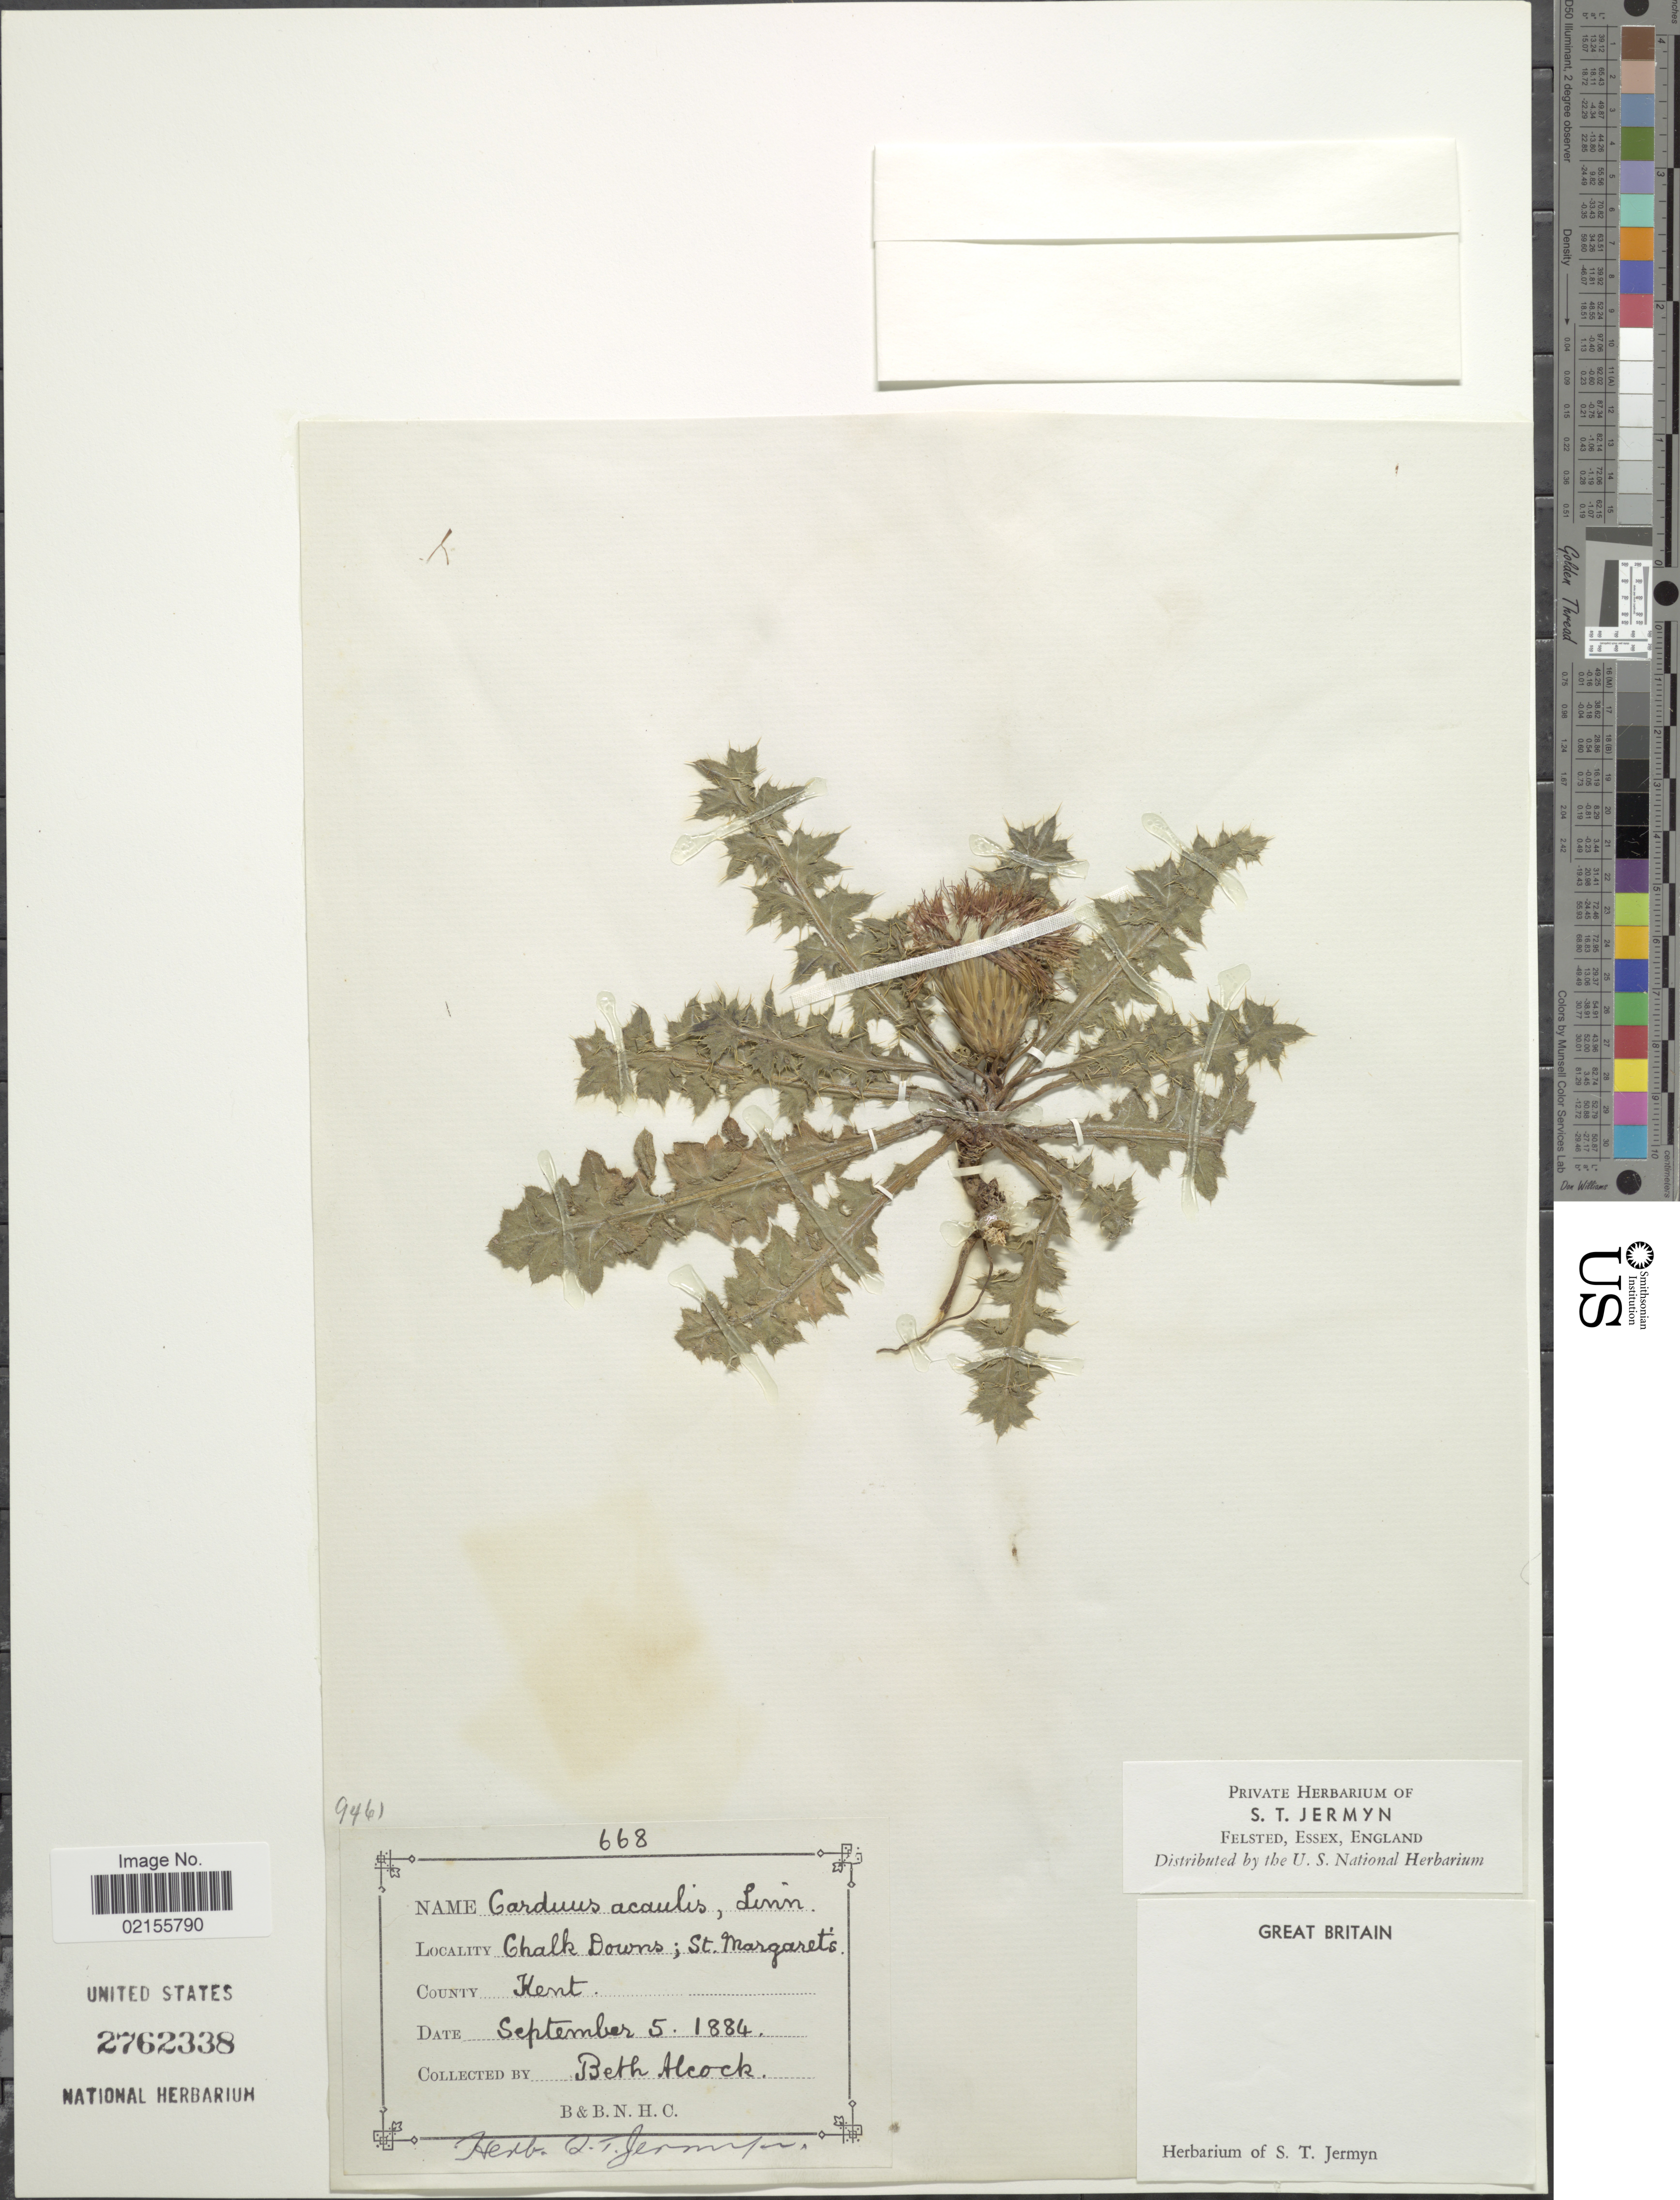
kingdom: Plantae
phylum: Tracheophyta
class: Magnoliopsida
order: Asterales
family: Asteraceae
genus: Carduus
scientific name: Carduus acaulis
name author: L.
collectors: B. Alcock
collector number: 668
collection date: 1884-09-05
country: United Kingdom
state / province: England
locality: Chalk Downs; St Margaret's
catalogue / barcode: US 2762338